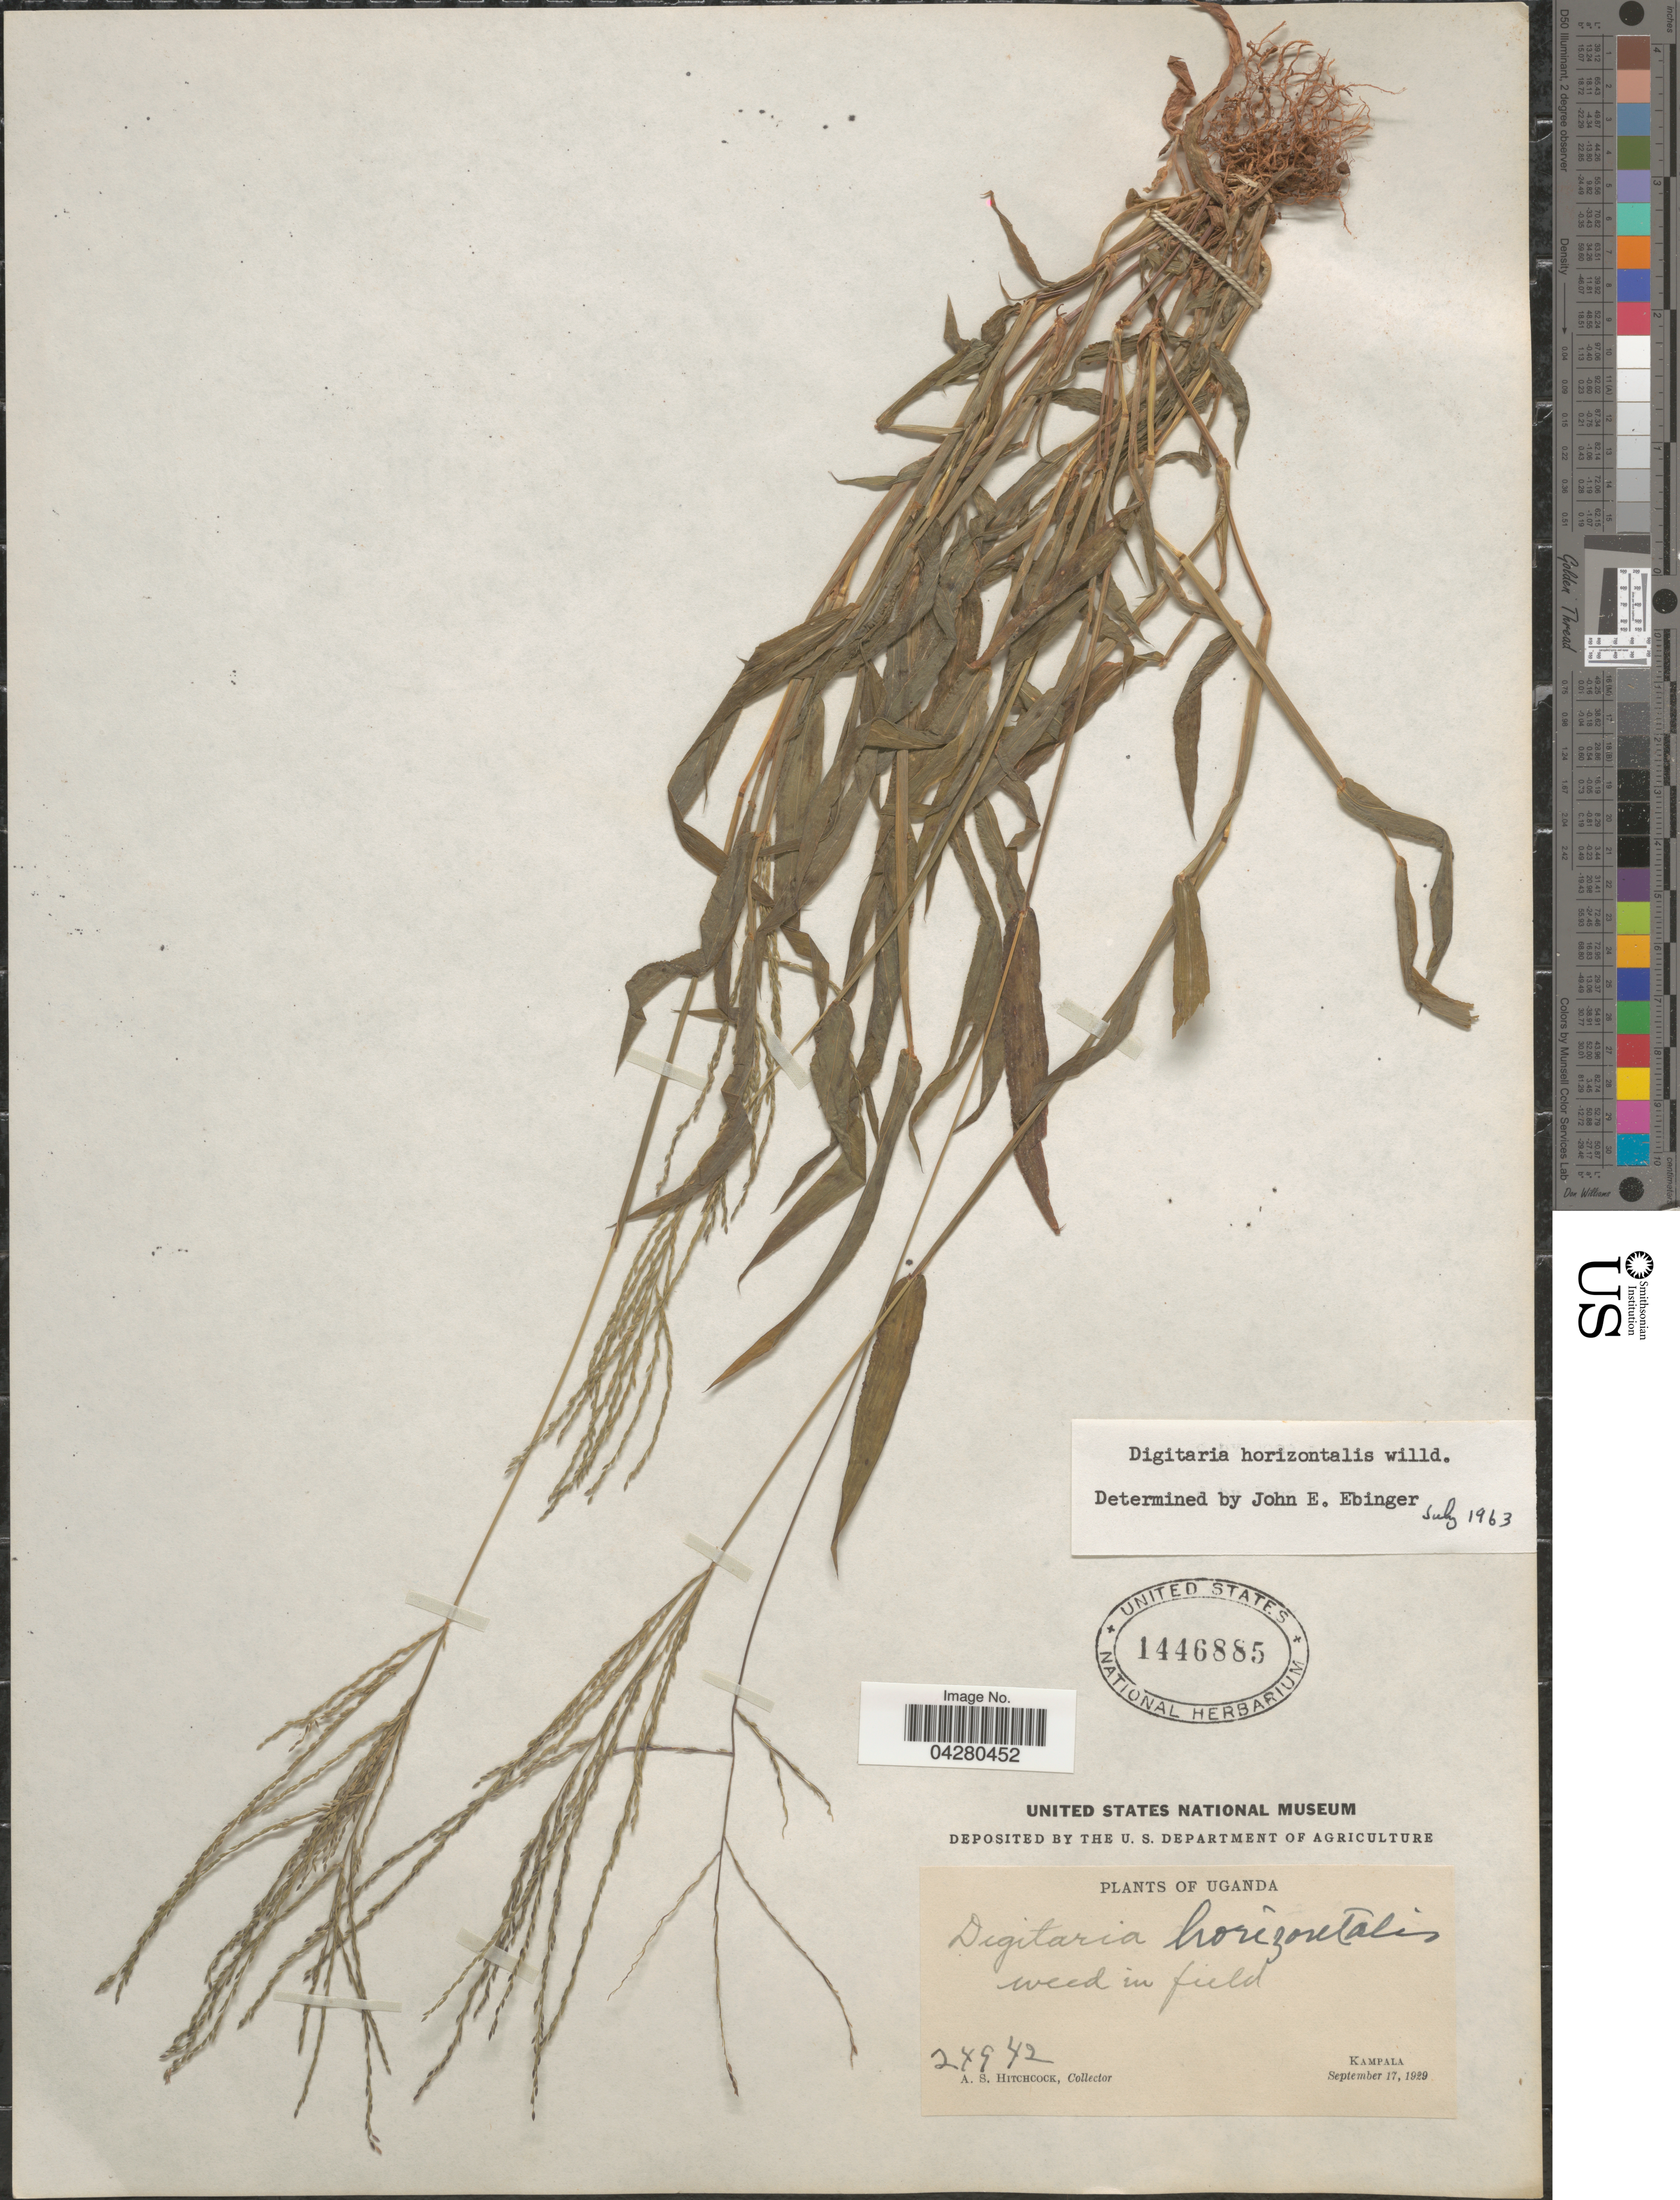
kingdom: Plantae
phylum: Tracheophyta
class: Liliopsida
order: Poales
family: Poaceae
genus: Digitaria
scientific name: Digitaria horizontalis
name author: Willd.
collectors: A. S. Hitchcock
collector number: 24942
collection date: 1929-09-17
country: Uganda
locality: Kampala.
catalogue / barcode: US 1446885